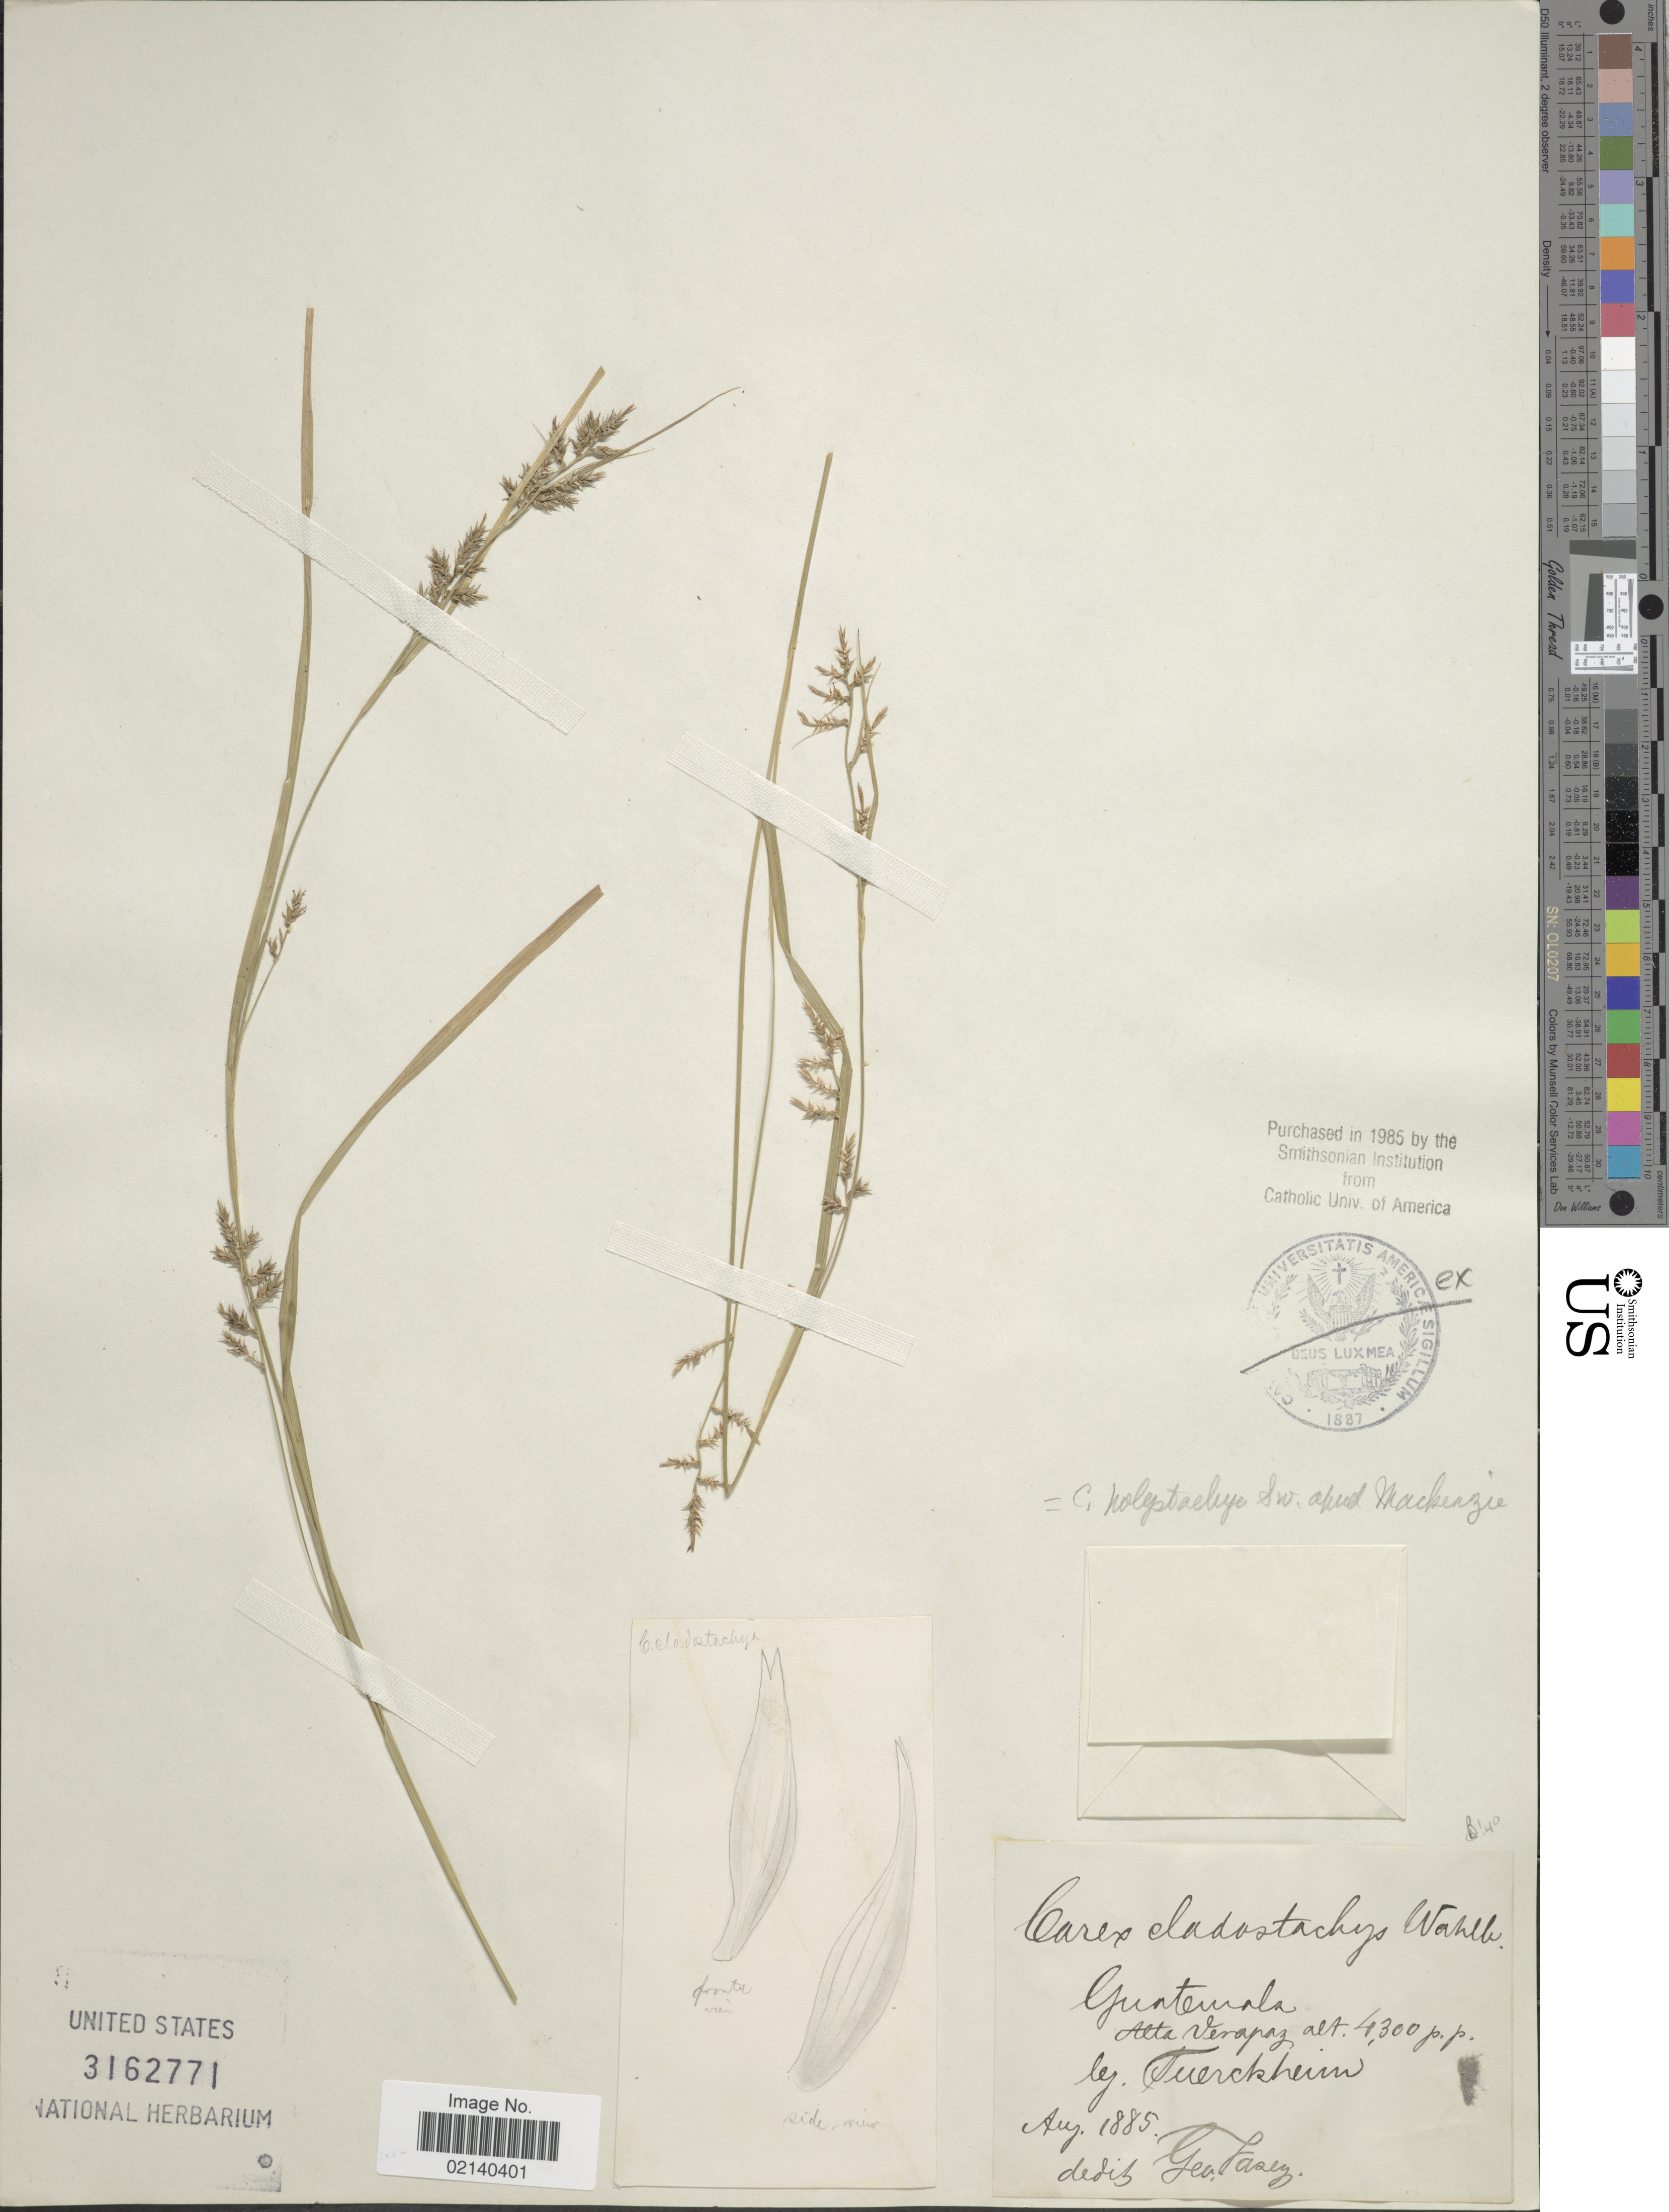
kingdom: Plantae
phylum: Tracheophyta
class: Liliopsida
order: Poales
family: Cyperaceae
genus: Carex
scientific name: Carex polystachya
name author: Sw. ex Wahlenb.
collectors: H. von Türckheim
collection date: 1885-08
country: Guatemala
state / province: Alta Verapaz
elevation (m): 1311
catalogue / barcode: US 3162771